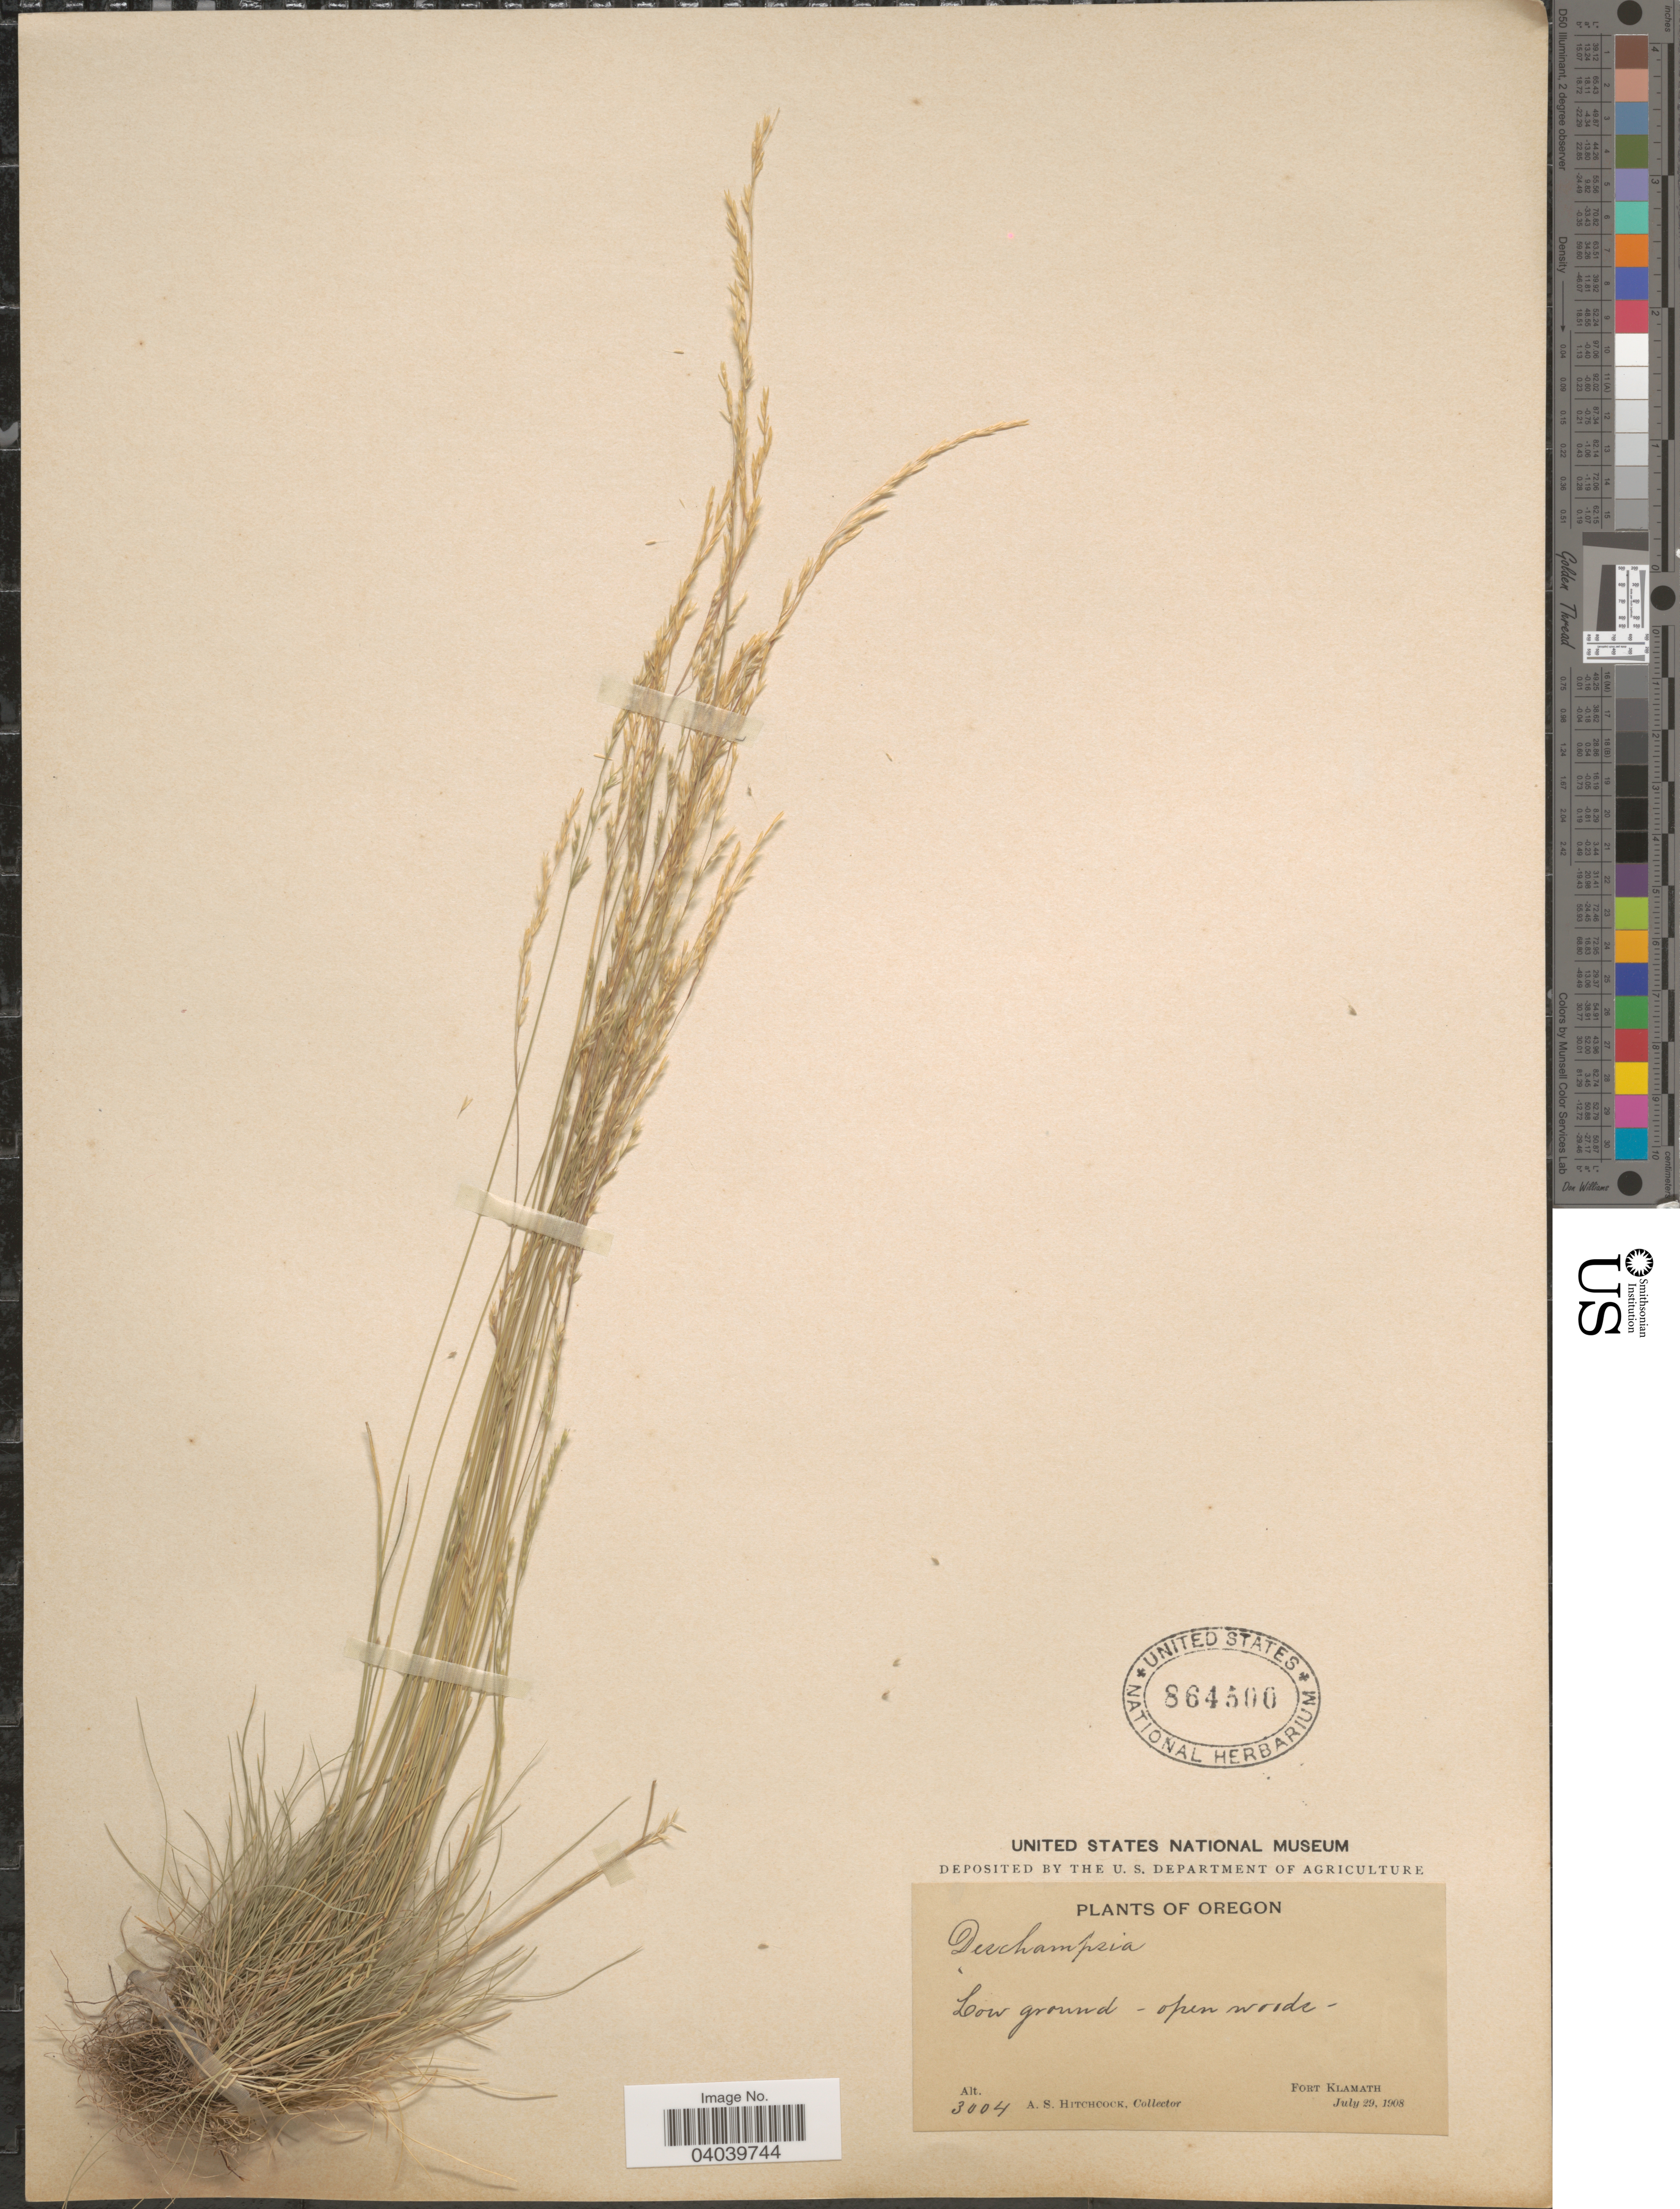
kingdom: Plantae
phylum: Tracheophyta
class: Liliopsida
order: Poales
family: Poaceae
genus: Deschampsia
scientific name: Deschampsia elongata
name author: (Hook.) Munro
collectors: A. S. Hitchcock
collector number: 3004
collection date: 1908-07-29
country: United States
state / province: Oregon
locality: Fort Klamath.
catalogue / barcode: US 864500